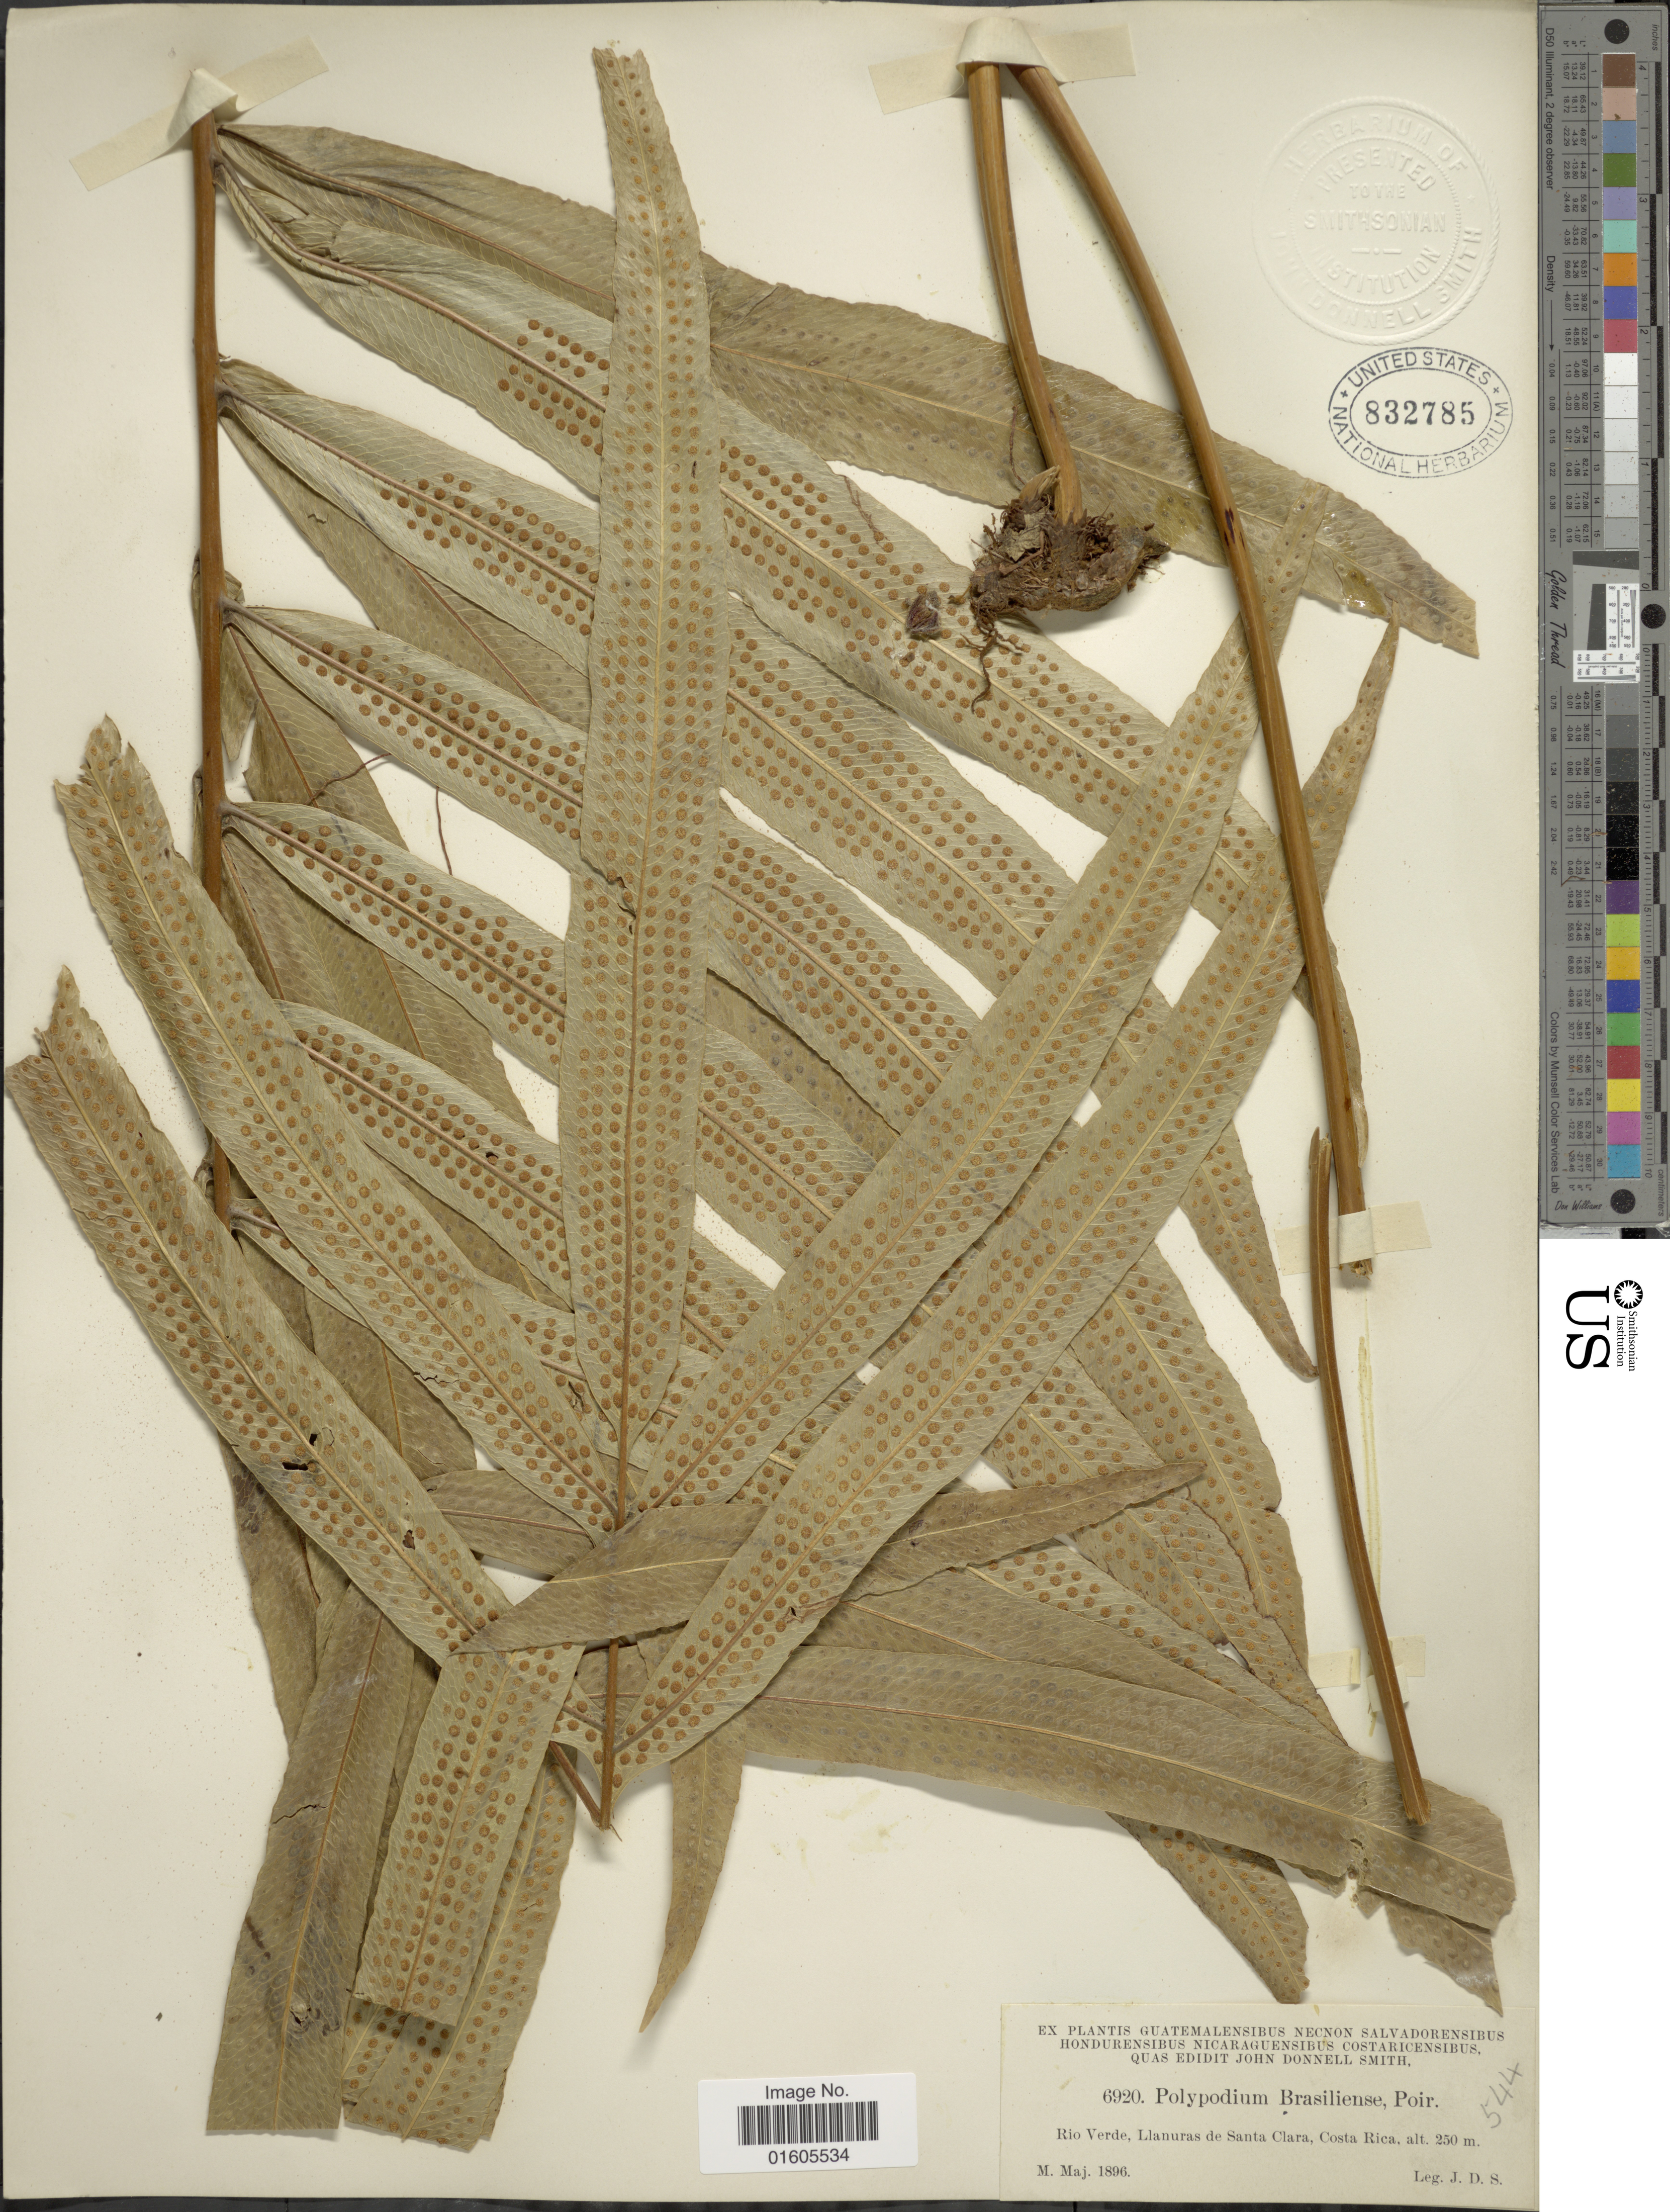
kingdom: Plantae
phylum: Tracheophyta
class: Polypodiopsida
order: Polypodiales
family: Polypodiaceae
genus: Serpocaulon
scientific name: Serpocaulon triseriale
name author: (Sw.) A.R. Sm.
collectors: J. Donnell Smith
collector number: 6920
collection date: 1896-05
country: Costa Rica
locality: Rio verde, Llanuras de Santa Clara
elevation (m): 250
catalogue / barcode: US 832785